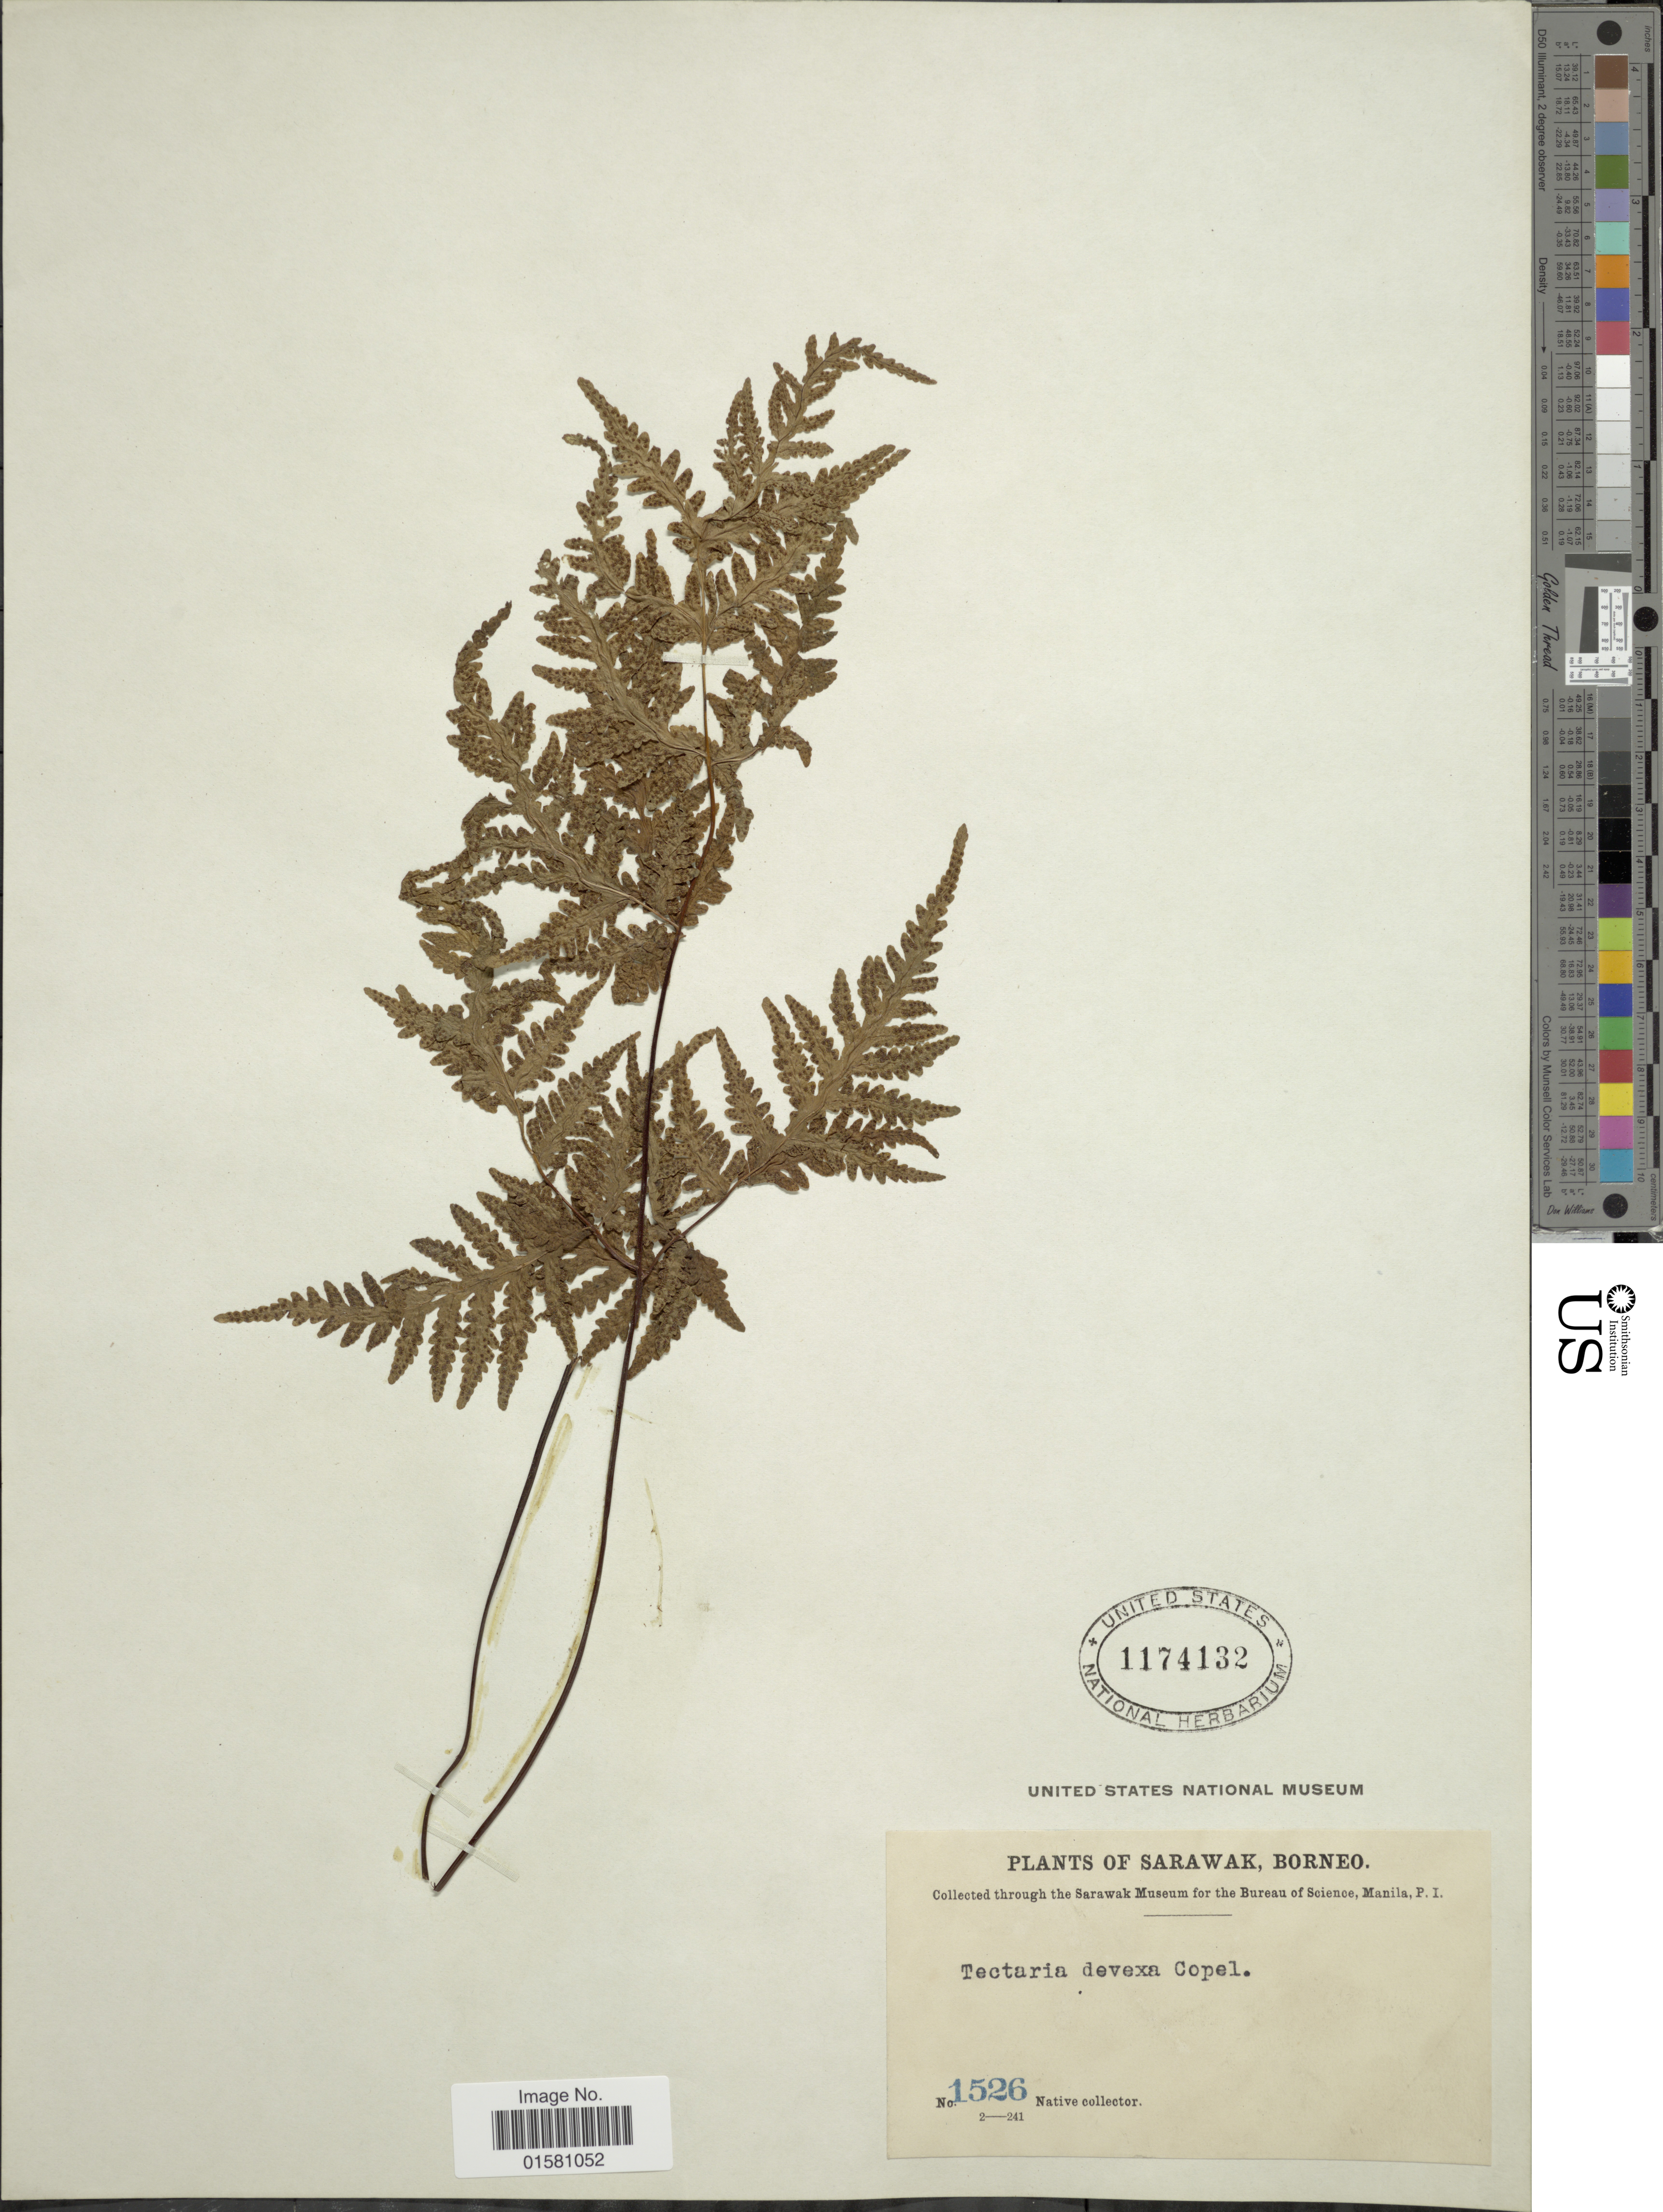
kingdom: Plantae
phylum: Tracheophyta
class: Polypodiopsida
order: Polypodiales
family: Tectariaceae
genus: Tectaria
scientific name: Tectaria devexa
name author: (Kunze) Copel.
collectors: Native collector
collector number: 1526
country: Malaysia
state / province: Sarawak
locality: Sarawak, Borneo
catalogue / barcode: US 1174132